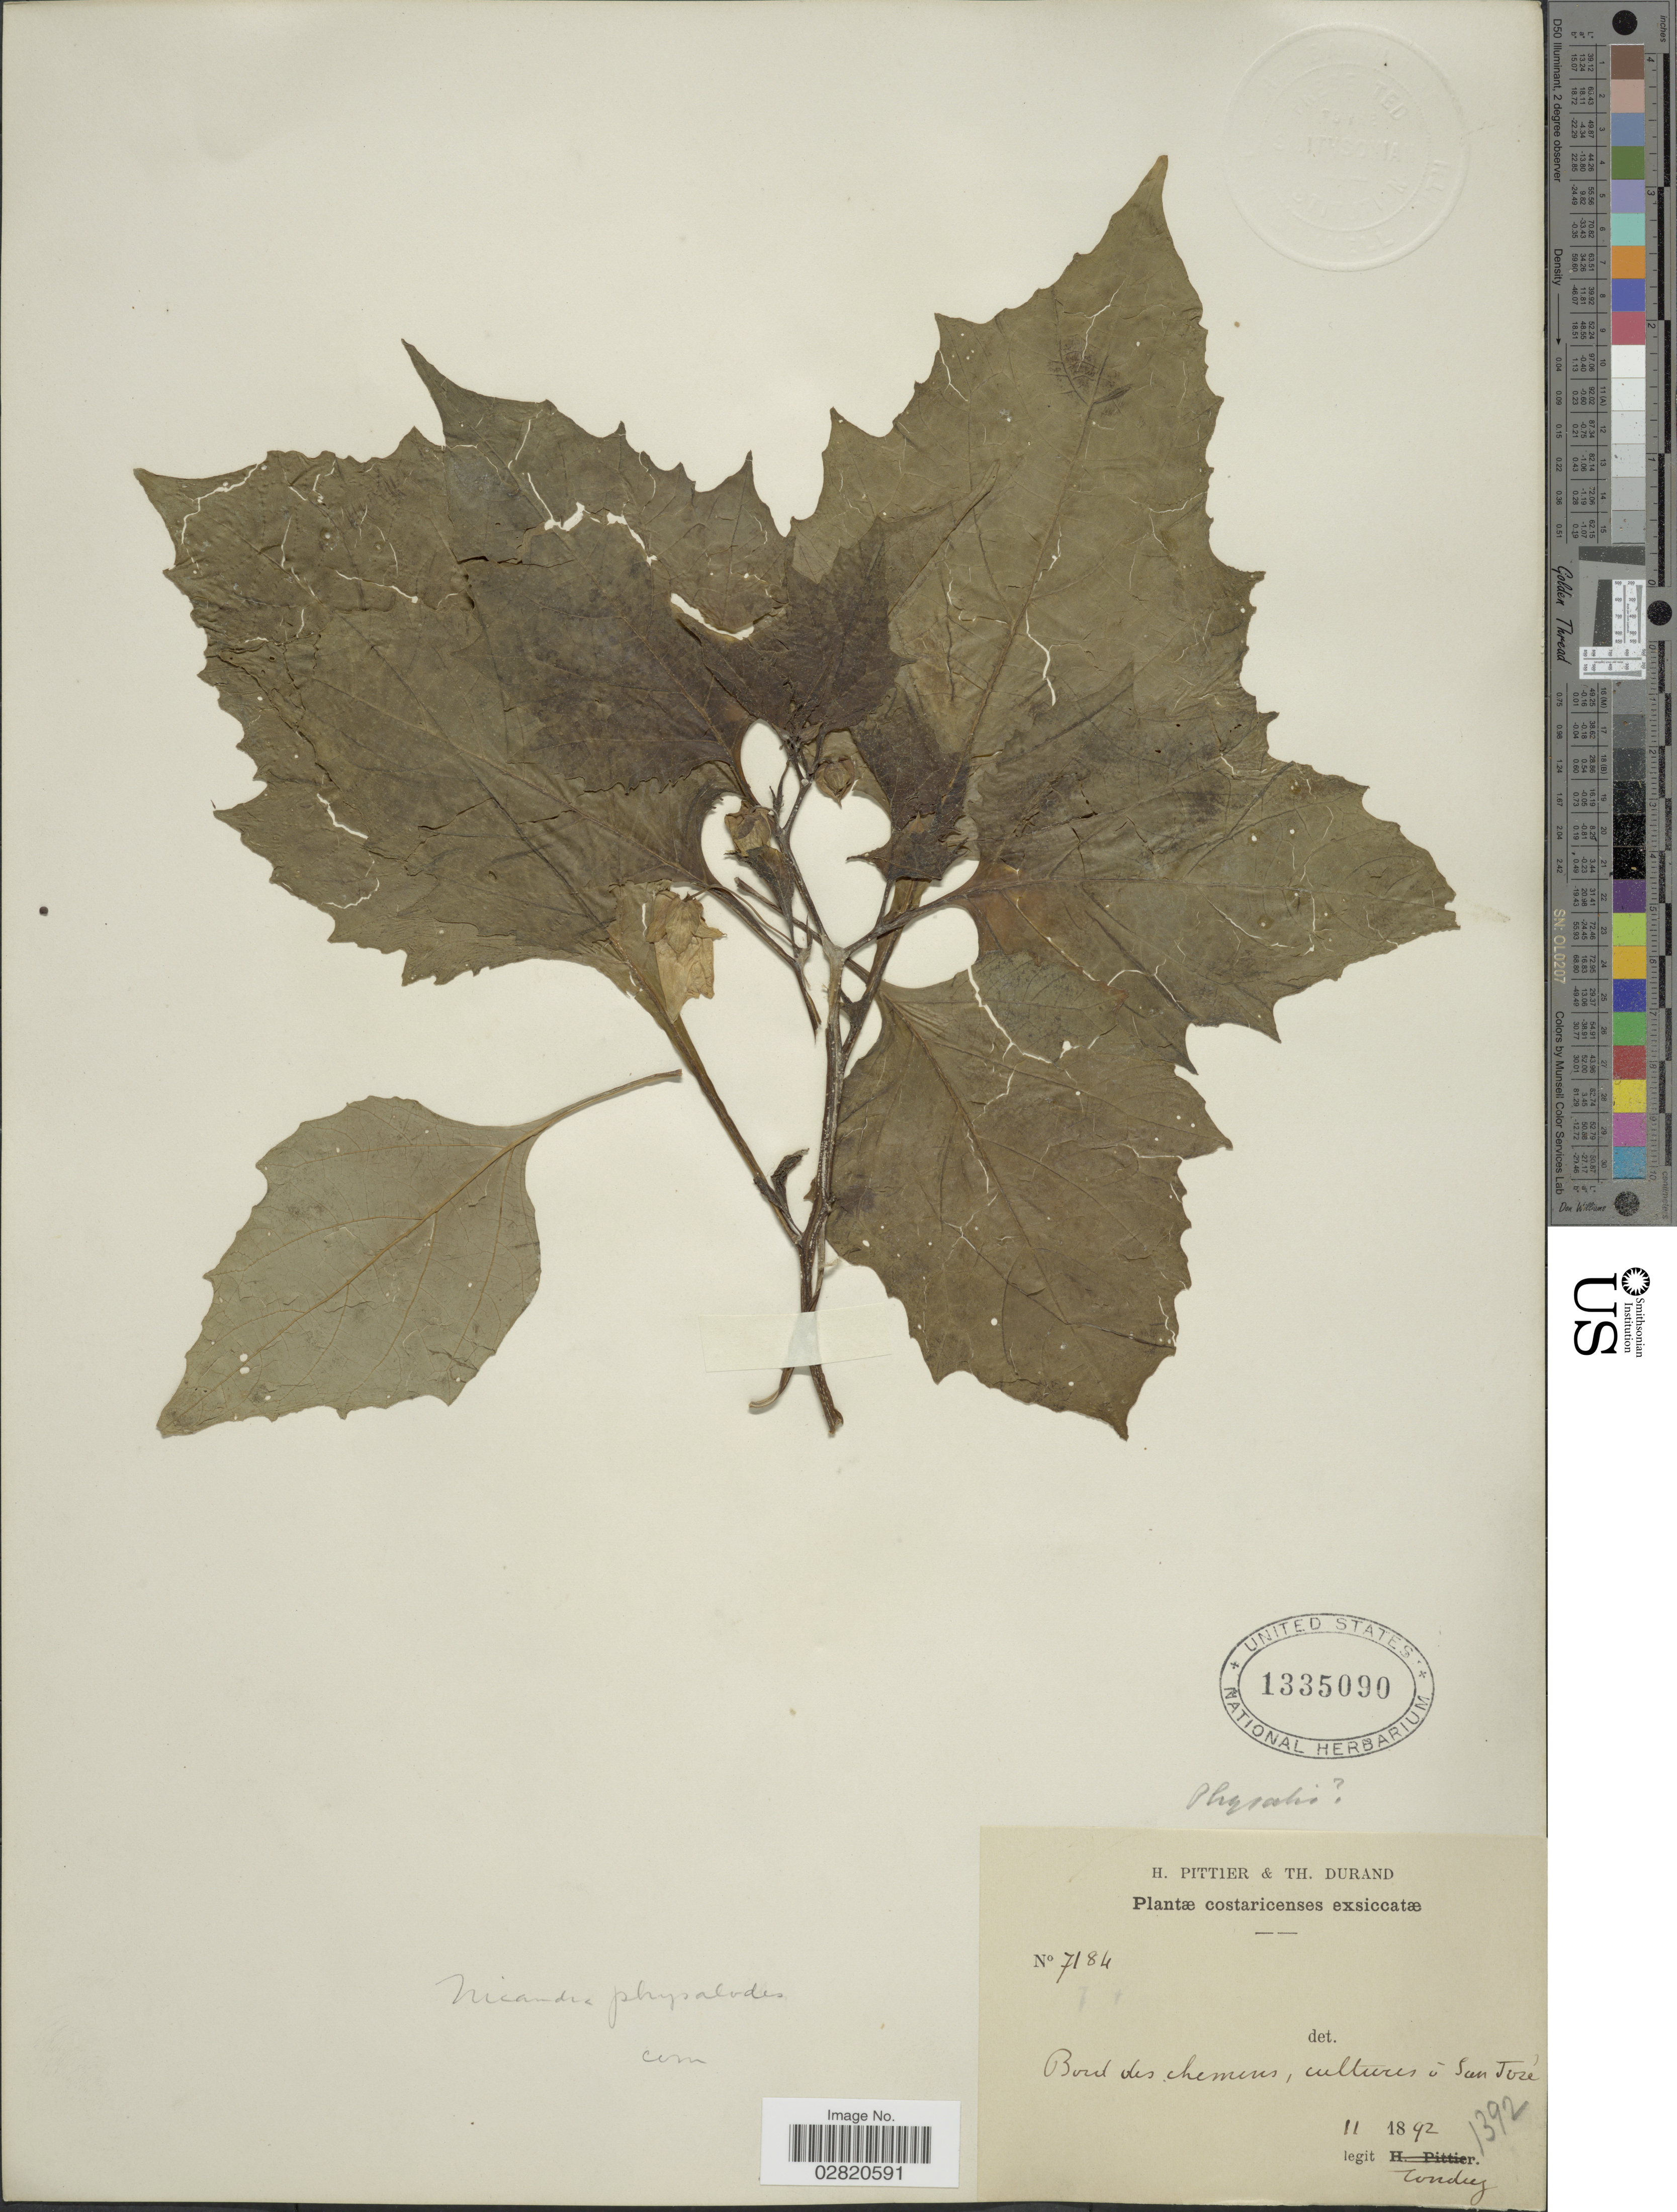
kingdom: Plantae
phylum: Tracheophyta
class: Magnoliopsida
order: Solanales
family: Solanaceae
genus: Nicandra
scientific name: Nicandra physalodes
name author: (L.) Gaertn.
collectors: Tonduz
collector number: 7184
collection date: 1892-11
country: Costa Rica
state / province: San José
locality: Bord des chemins, cultures á San José.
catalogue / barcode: US 1335090